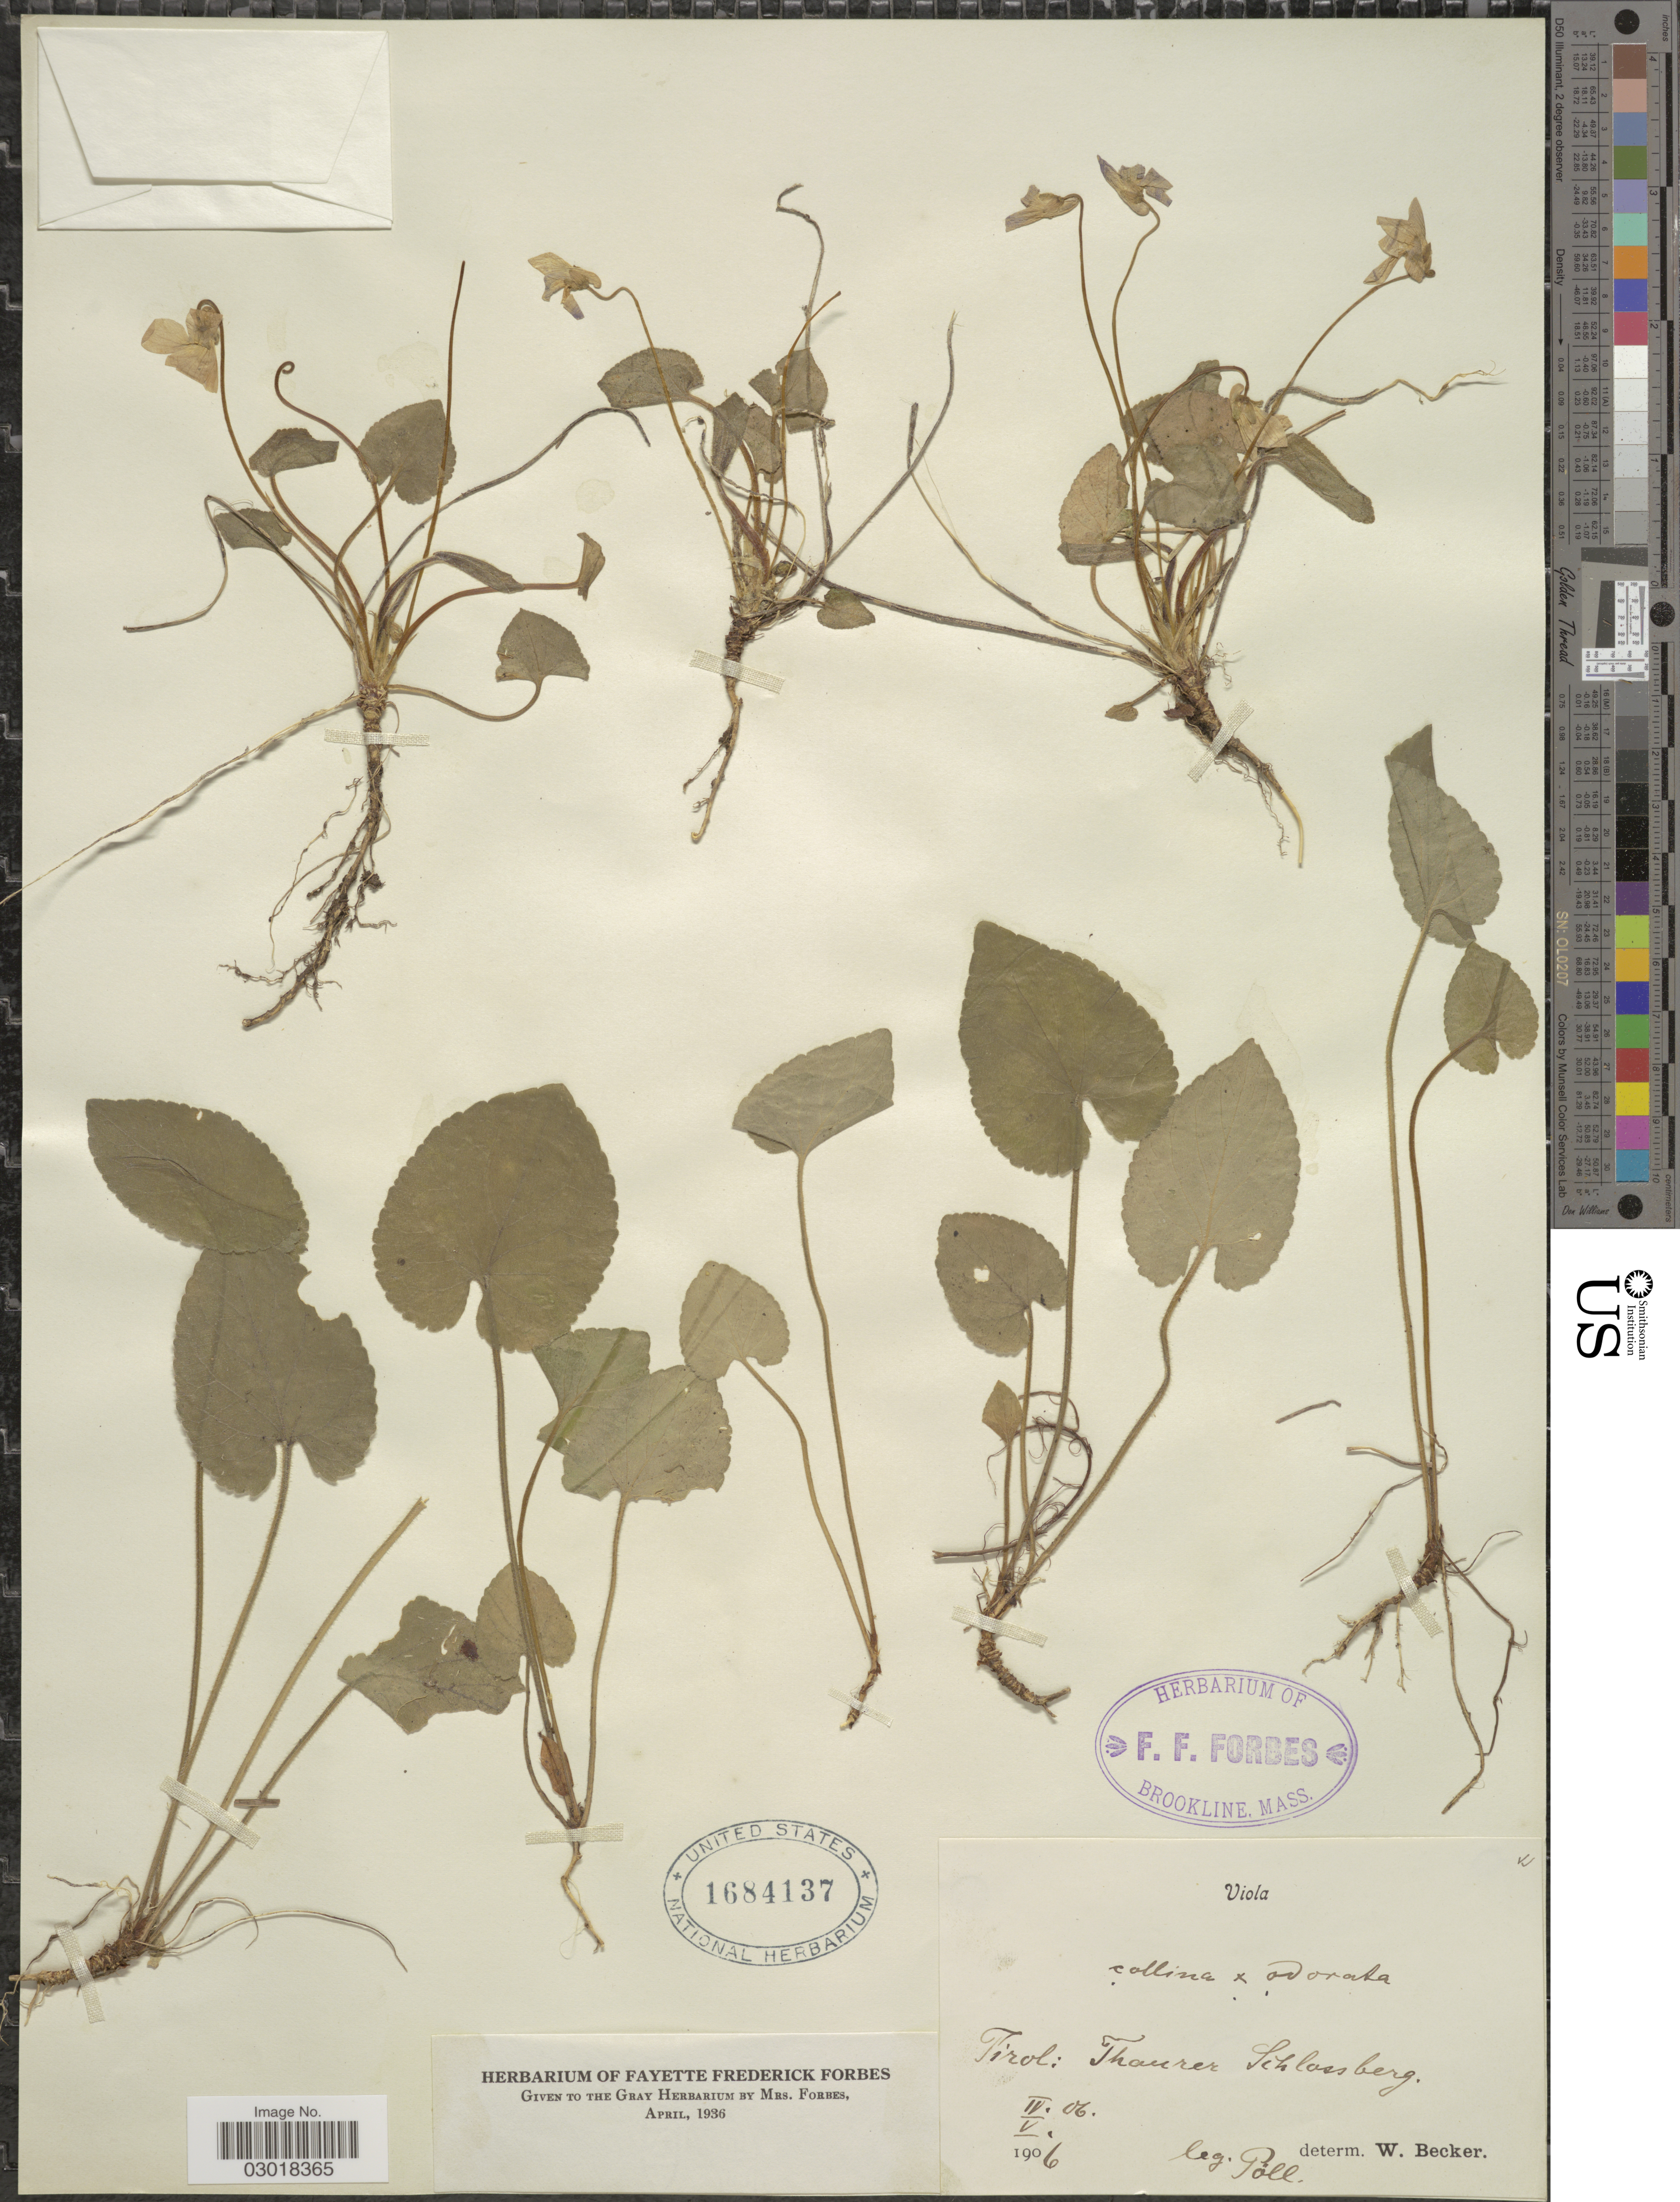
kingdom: Plantae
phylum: Tracheophyta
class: Magnoliopsida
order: Malpighiales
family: Violaceae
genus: Viola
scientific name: Viola collina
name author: Besser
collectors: Poll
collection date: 1906-04/1906-05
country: Austria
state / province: Tirol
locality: Tahurer Schlossberg.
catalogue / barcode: US 1684137